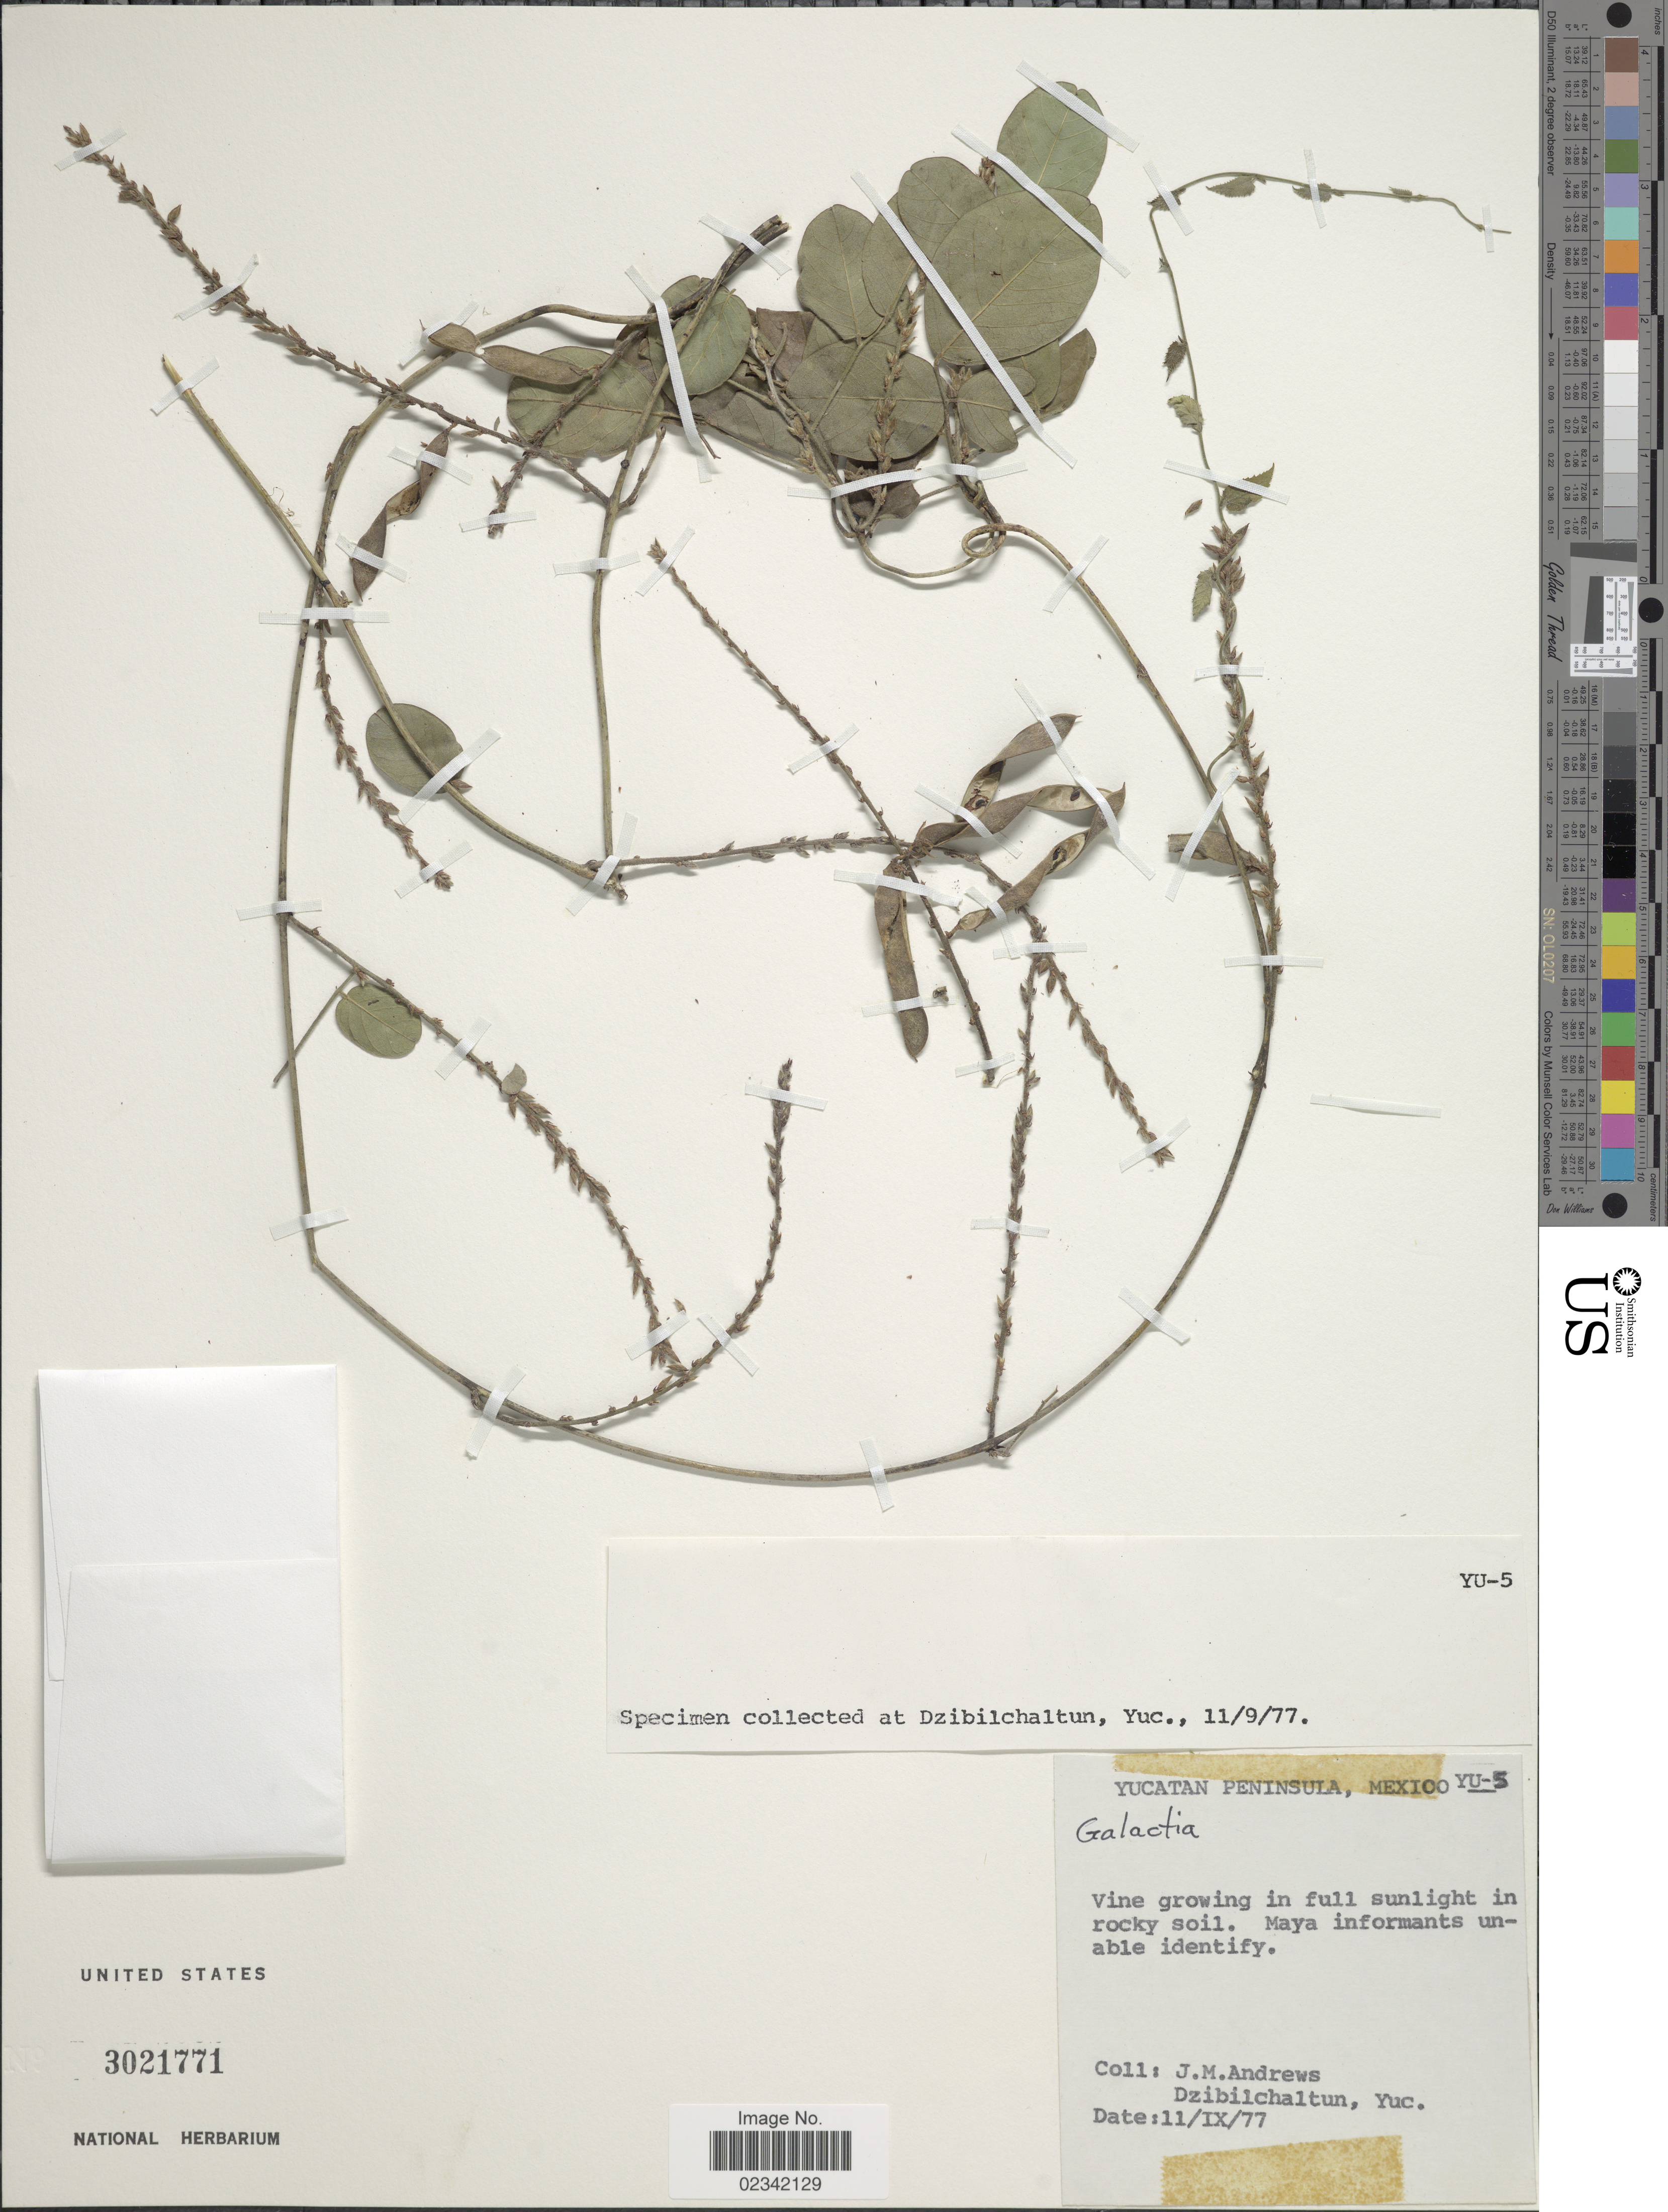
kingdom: Plantae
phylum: Tracheophyta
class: Magnoliopsida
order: Fabales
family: Fabaceae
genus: Galactia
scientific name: Galactia sp.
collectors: J. M. Andrews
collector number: YU-5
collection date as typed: Transcribed d/m/y: 11/9/77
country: Mexico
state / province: Yucatán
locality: Dzibilchaltun, Yucatan Peninsula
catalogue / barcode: US 3021771